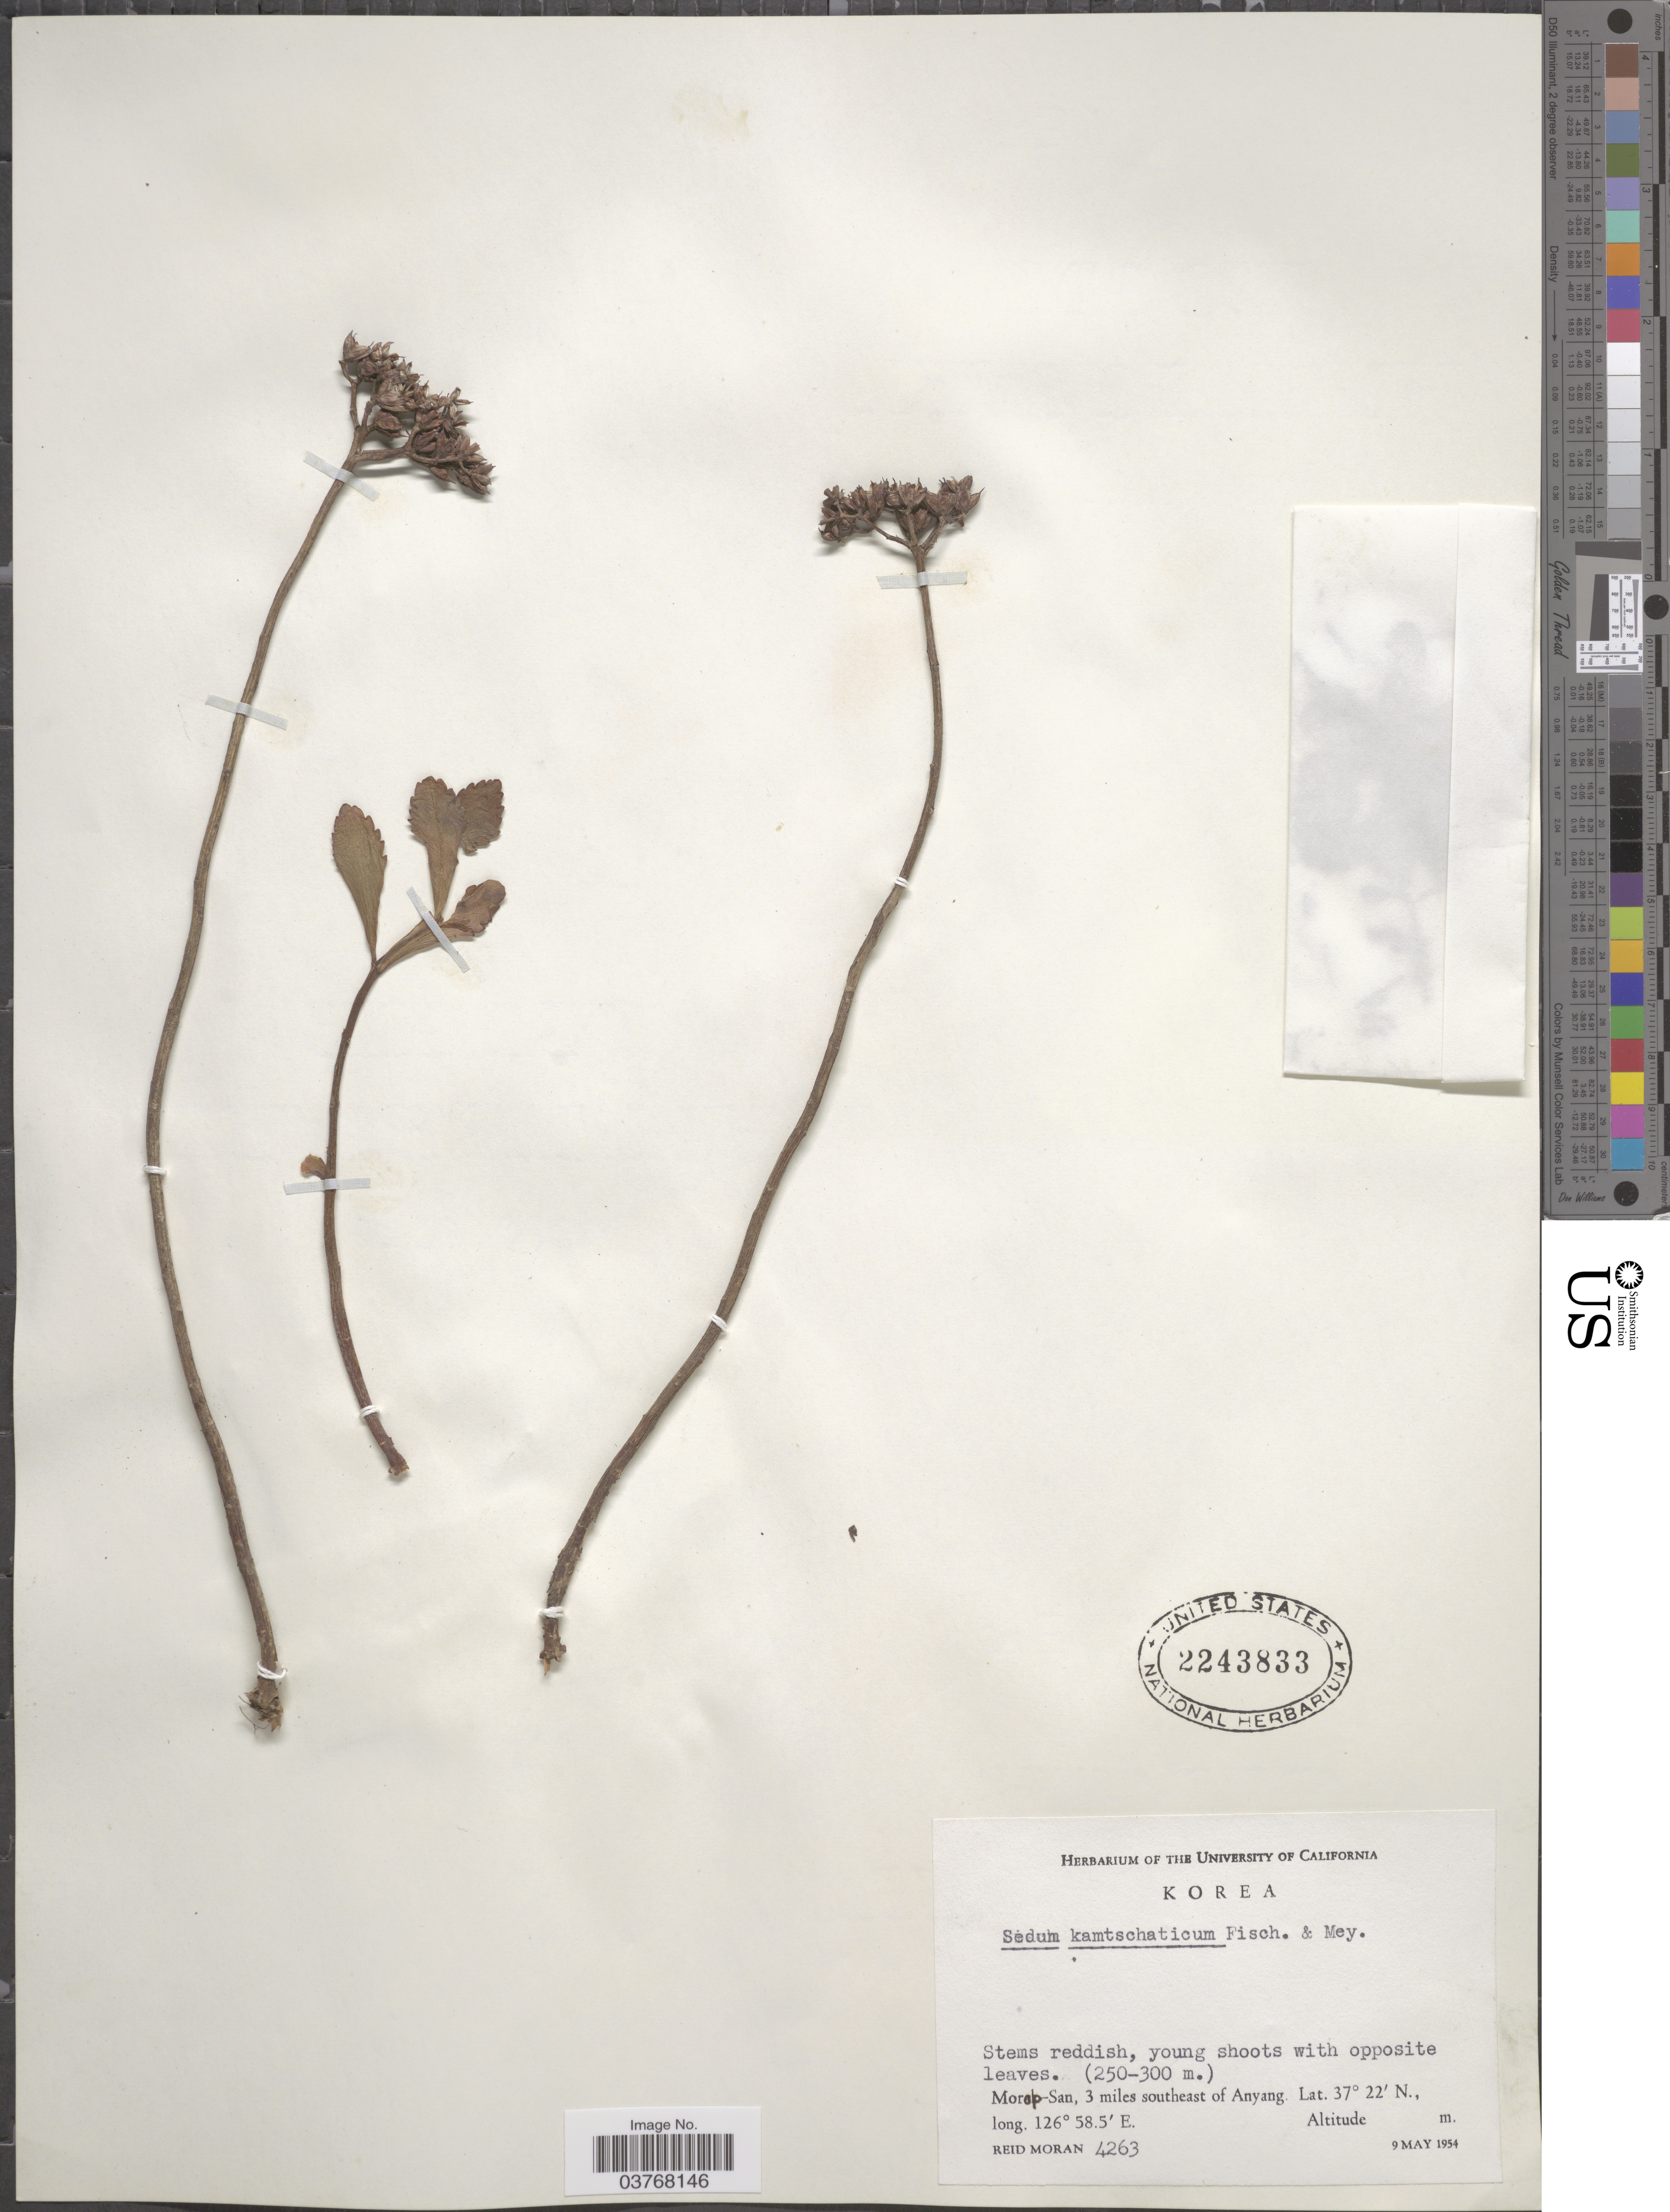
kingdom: Plantae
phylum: Tracheophyta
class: Magnoliopsida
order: Saxifragales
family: Crassulaceae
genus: Sedum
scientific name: Sedum kamtschaticum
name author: Fisch. & C.A. Mey.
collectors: R. V. Moran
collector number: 4263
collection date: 1954-05-09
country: South Korea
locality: Morak Mountain, 3 miles southeast of Anyang.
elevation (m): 250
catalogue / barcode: US 2243833